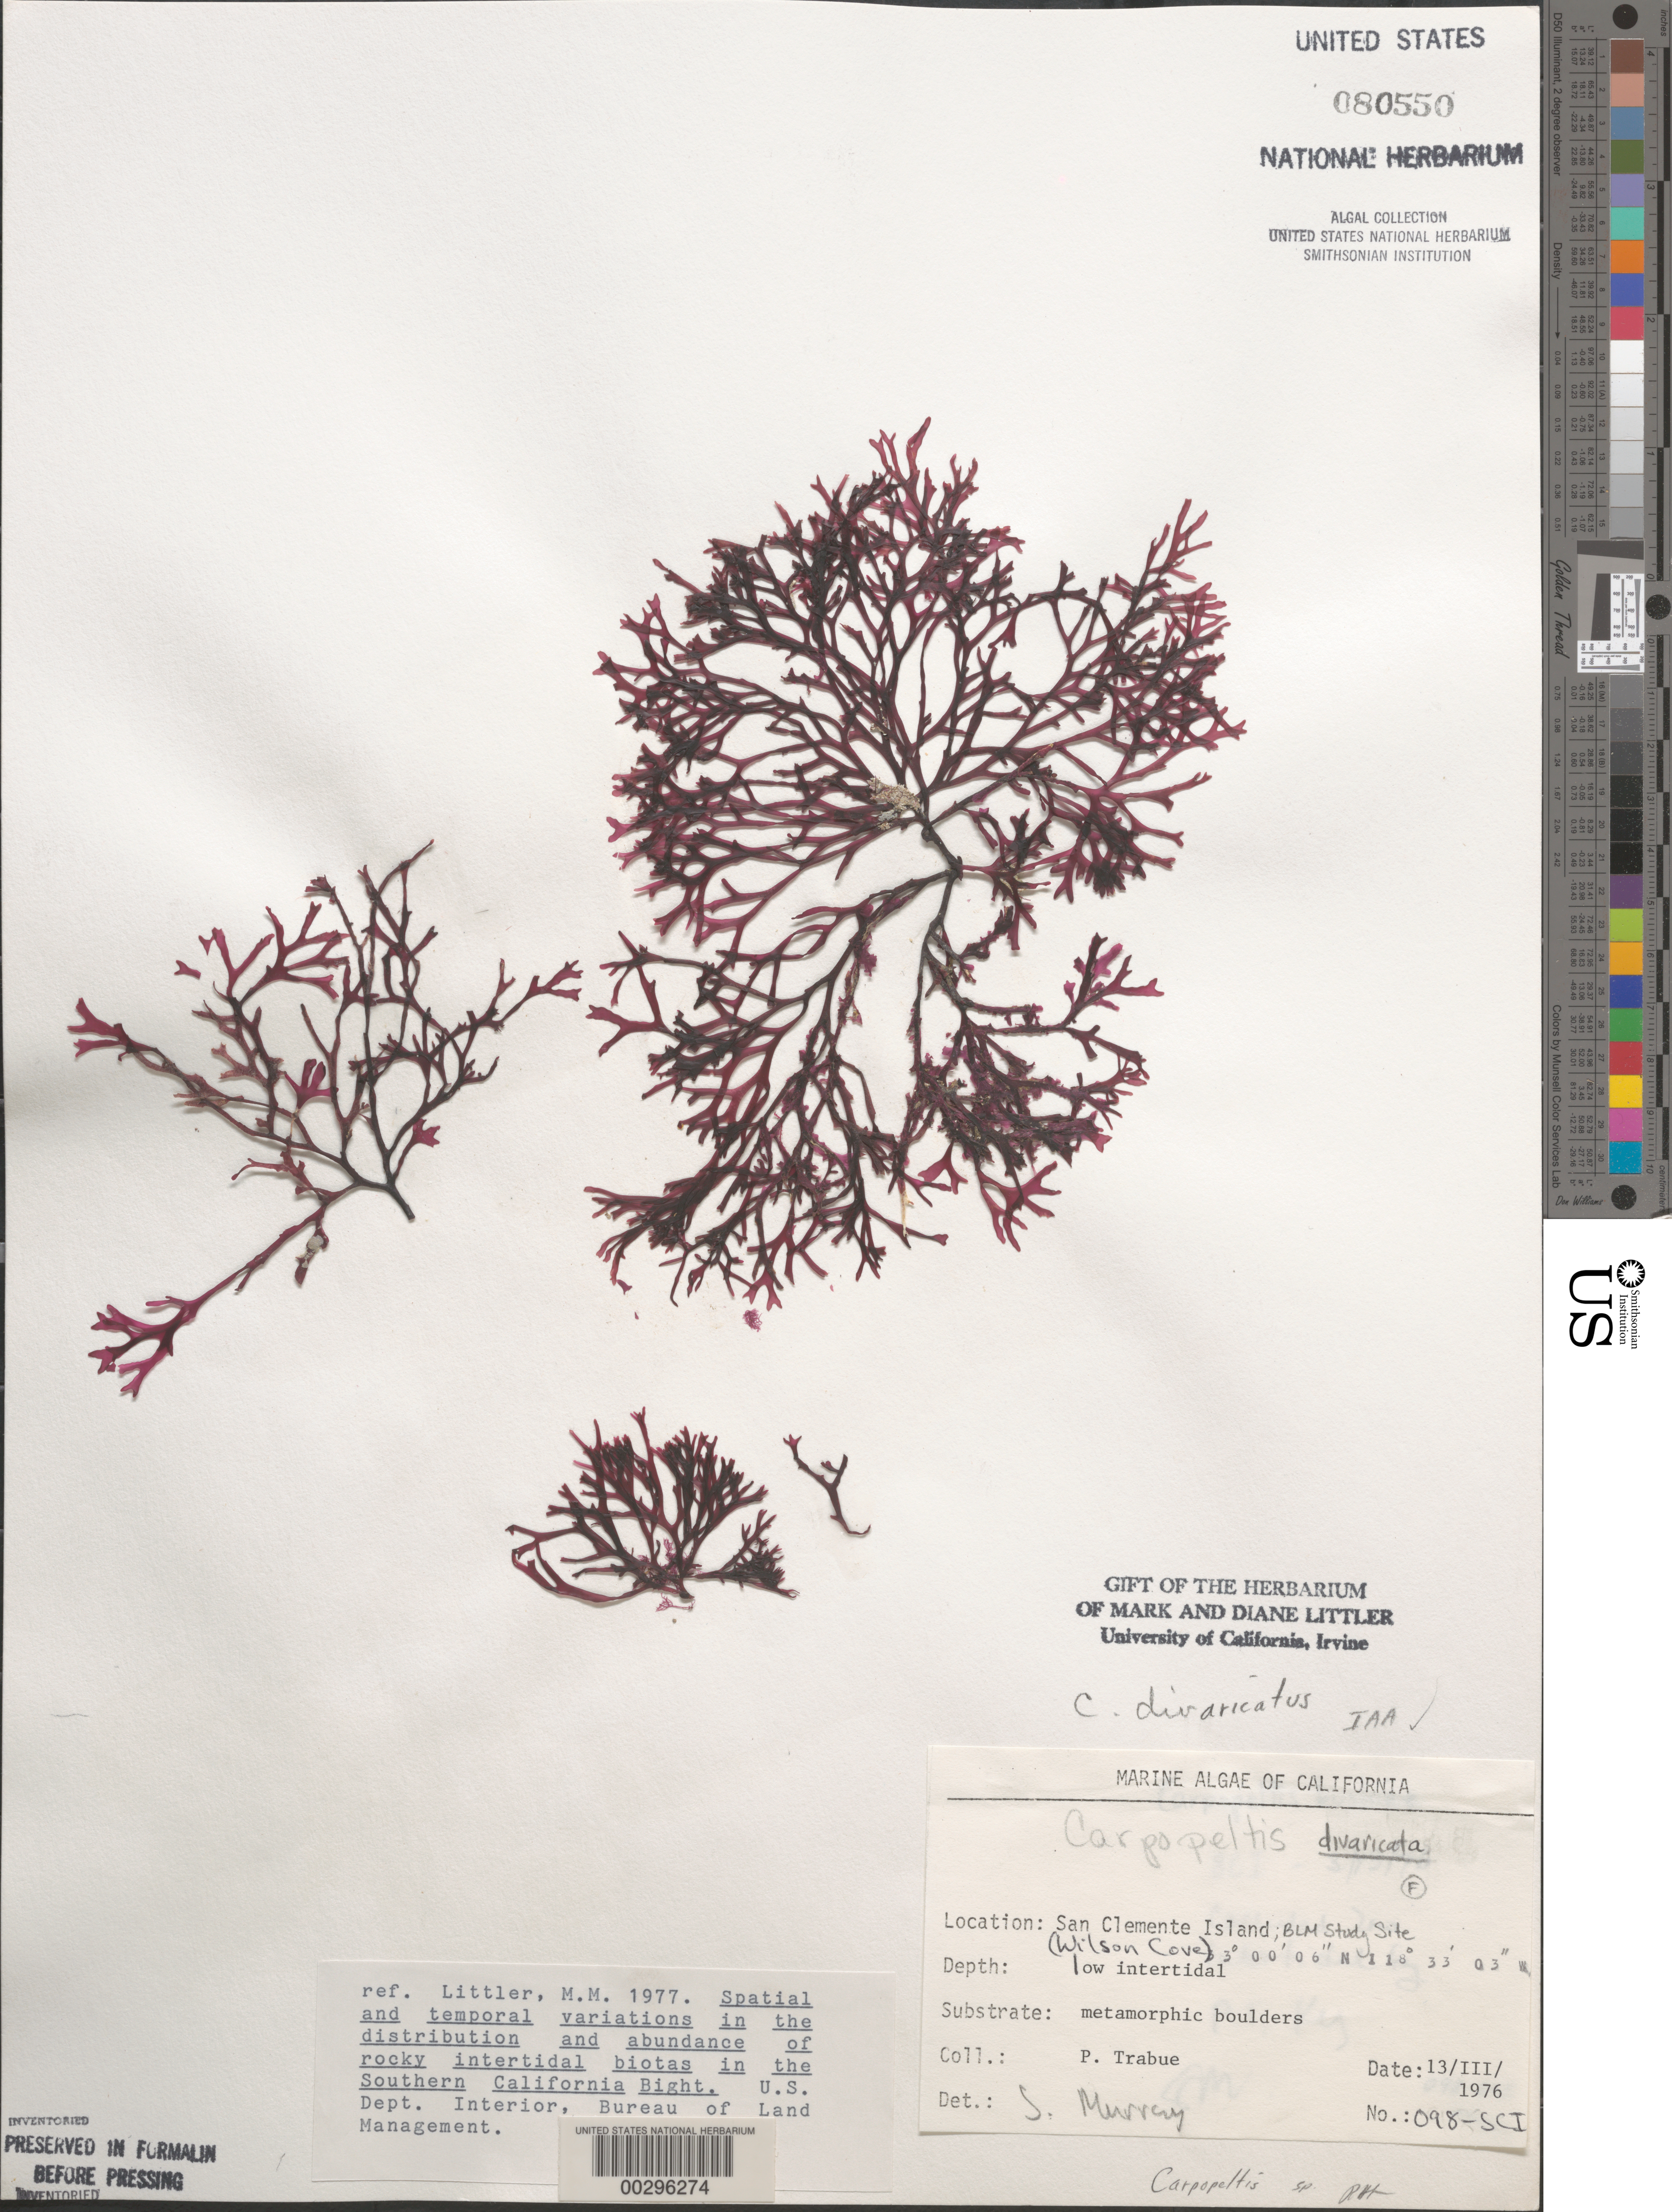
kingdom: Plantae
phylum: Rhodophyta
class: Florideophyceae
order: Halymeniales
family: Halymeniaceae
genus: Grateloupia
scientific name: Grateloupia chiangii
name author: S. Kawaguchi & H.W. Wang in H.W. Wang et al.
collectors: P. J. Trabue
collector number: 098-sci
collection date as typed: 13 Mar 1976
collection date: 1976-03-13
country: United States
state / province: California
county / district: Los Angeles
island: San Clemente Island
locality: Wilson Cove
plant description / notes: BLM-SOCALBIGHT Rocky Intertidal Survey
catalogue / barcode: US 80550